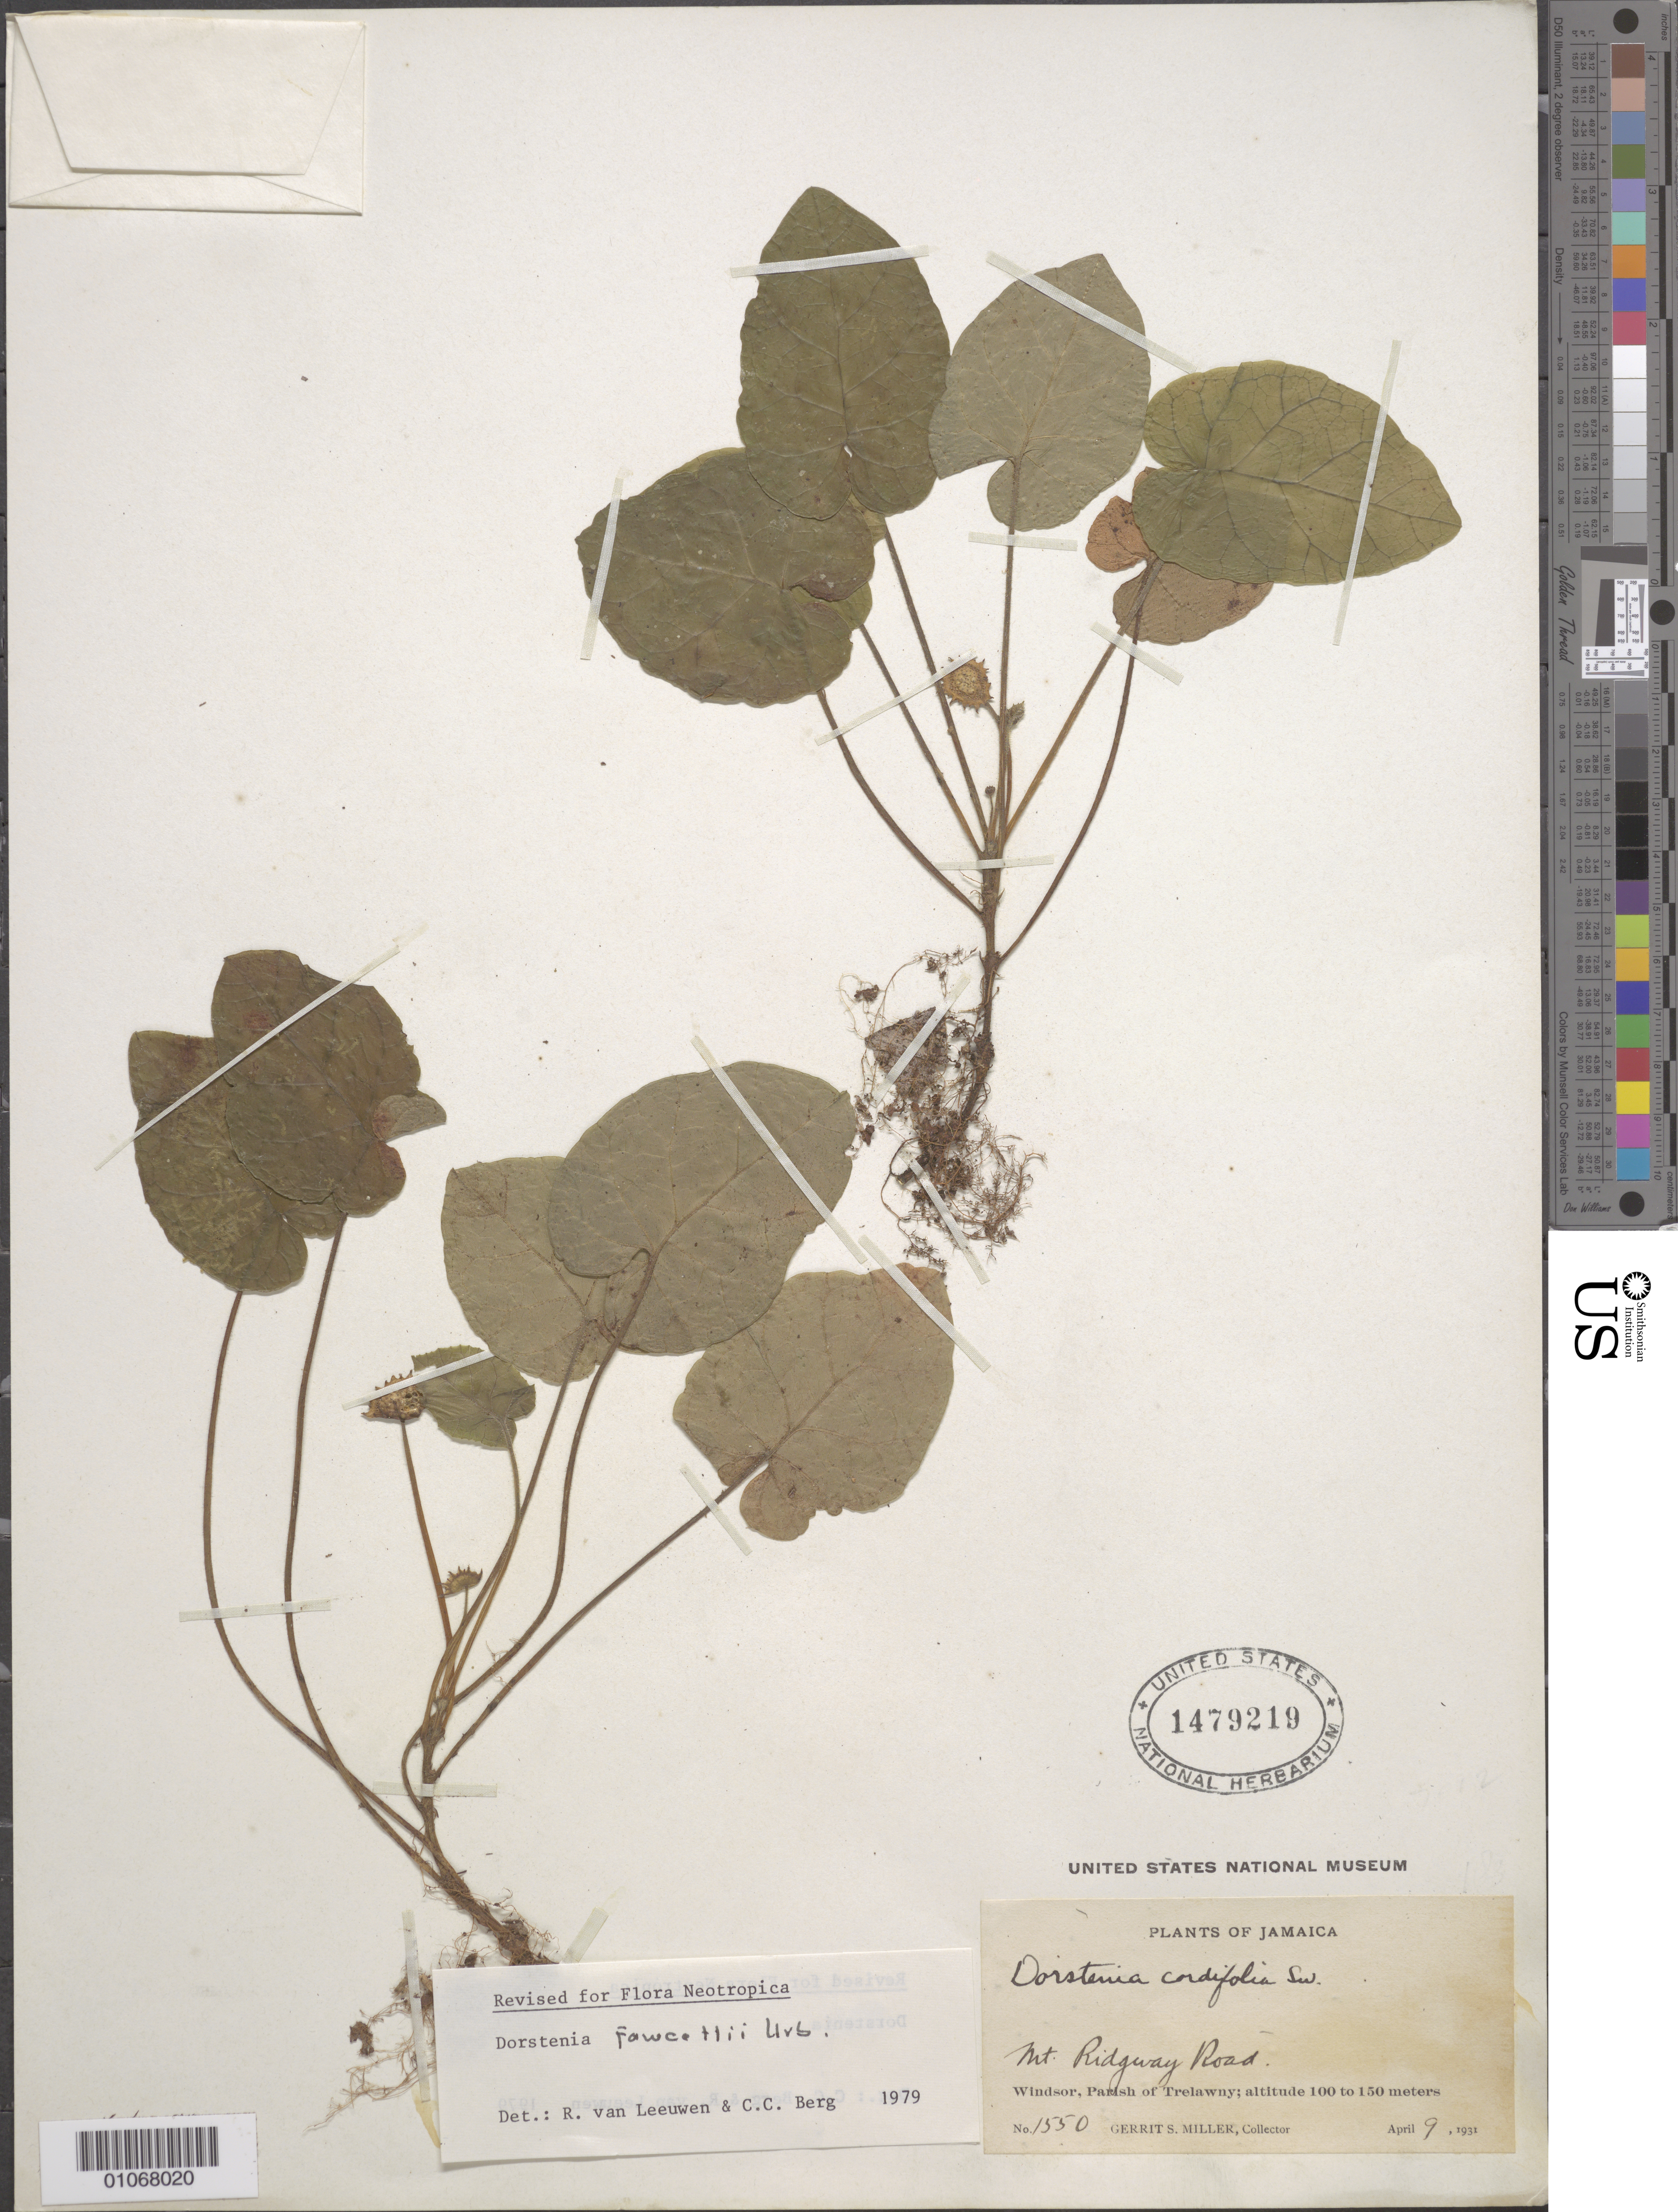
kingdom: Plantae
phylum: Tracheophyta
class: Magnoliopsida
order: Rosales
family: Moraceae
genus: Dorstenia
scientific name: Dorstenia fawcettii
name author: Urb.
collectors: G. S. Miller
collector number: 1550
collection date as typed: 09 Apr 1931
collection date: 1931-04-09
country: Jamaica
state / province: Trelawny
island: Jamaica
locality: Windsor.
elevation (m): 100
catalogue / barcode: US 1479219